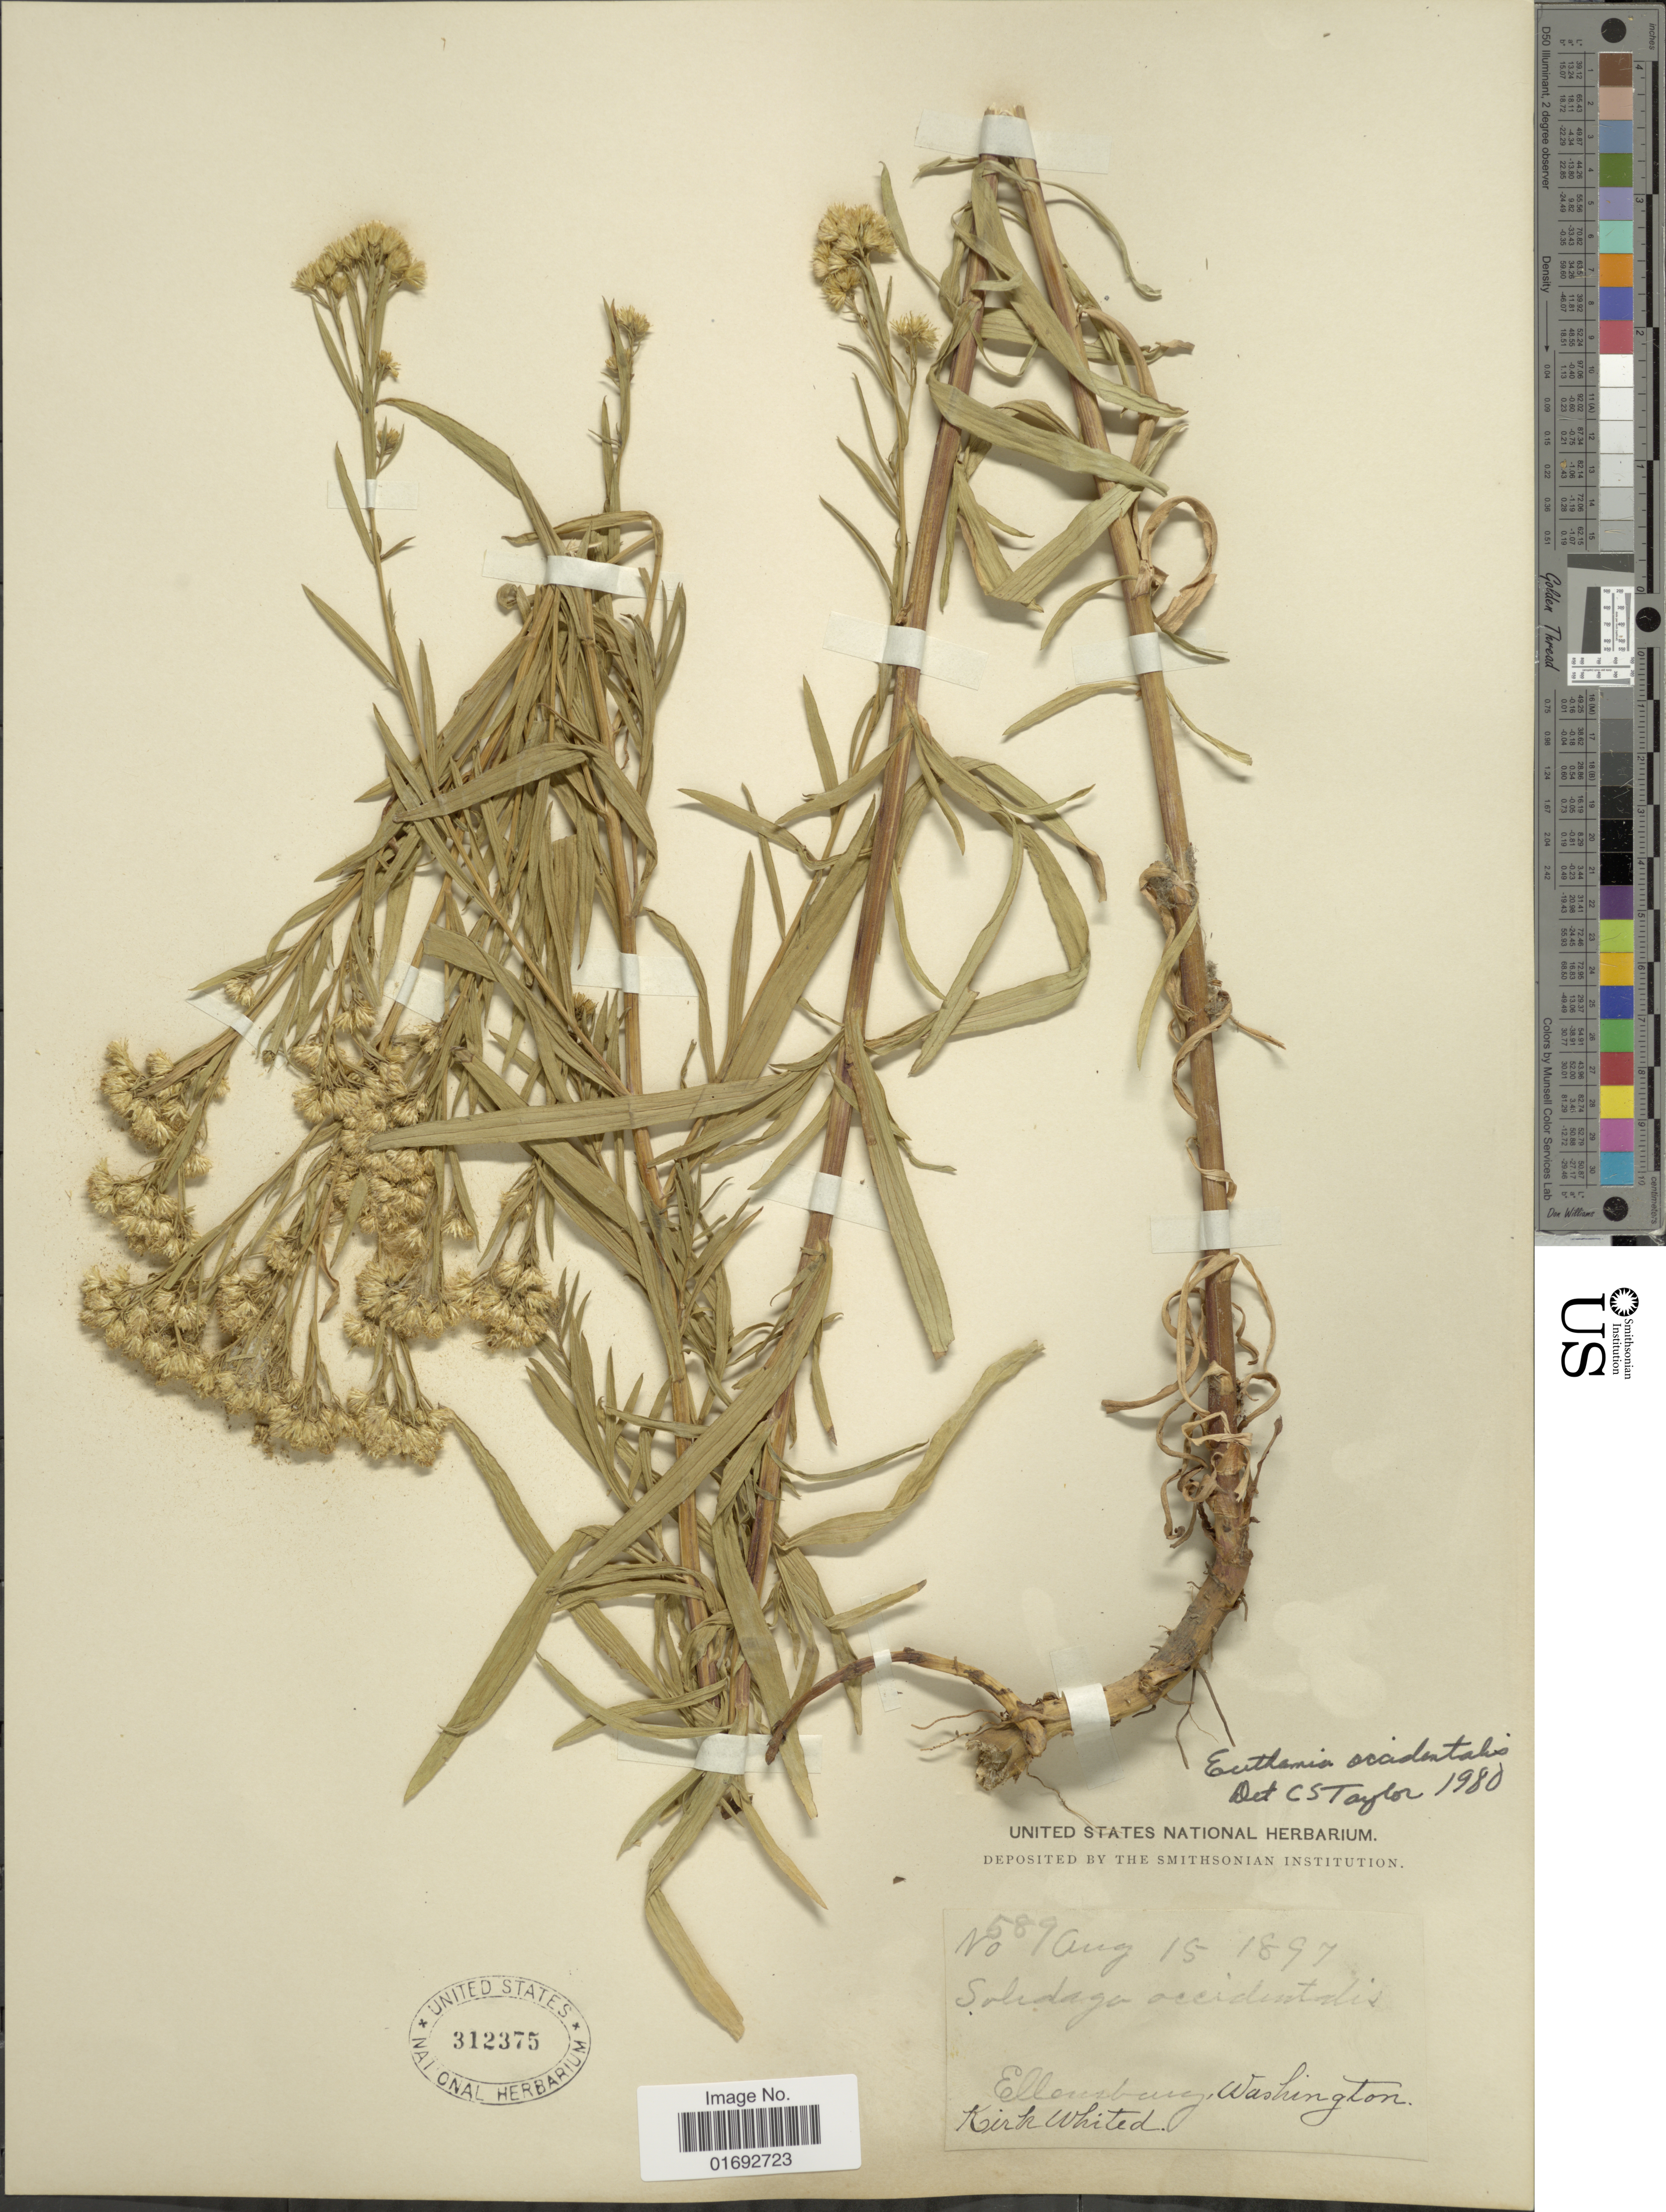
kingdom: Plantae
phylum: Tracheophyta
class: Magnoliopsida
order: Asterales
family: Asteraceae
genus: Euthamia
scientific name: Euthamia occidentalis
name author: Nutt.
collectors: K. Whited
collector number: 589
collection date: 1897-08-15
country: United States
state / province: Washington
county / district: Kittitas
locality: Ellensburg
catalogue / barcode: US 312375